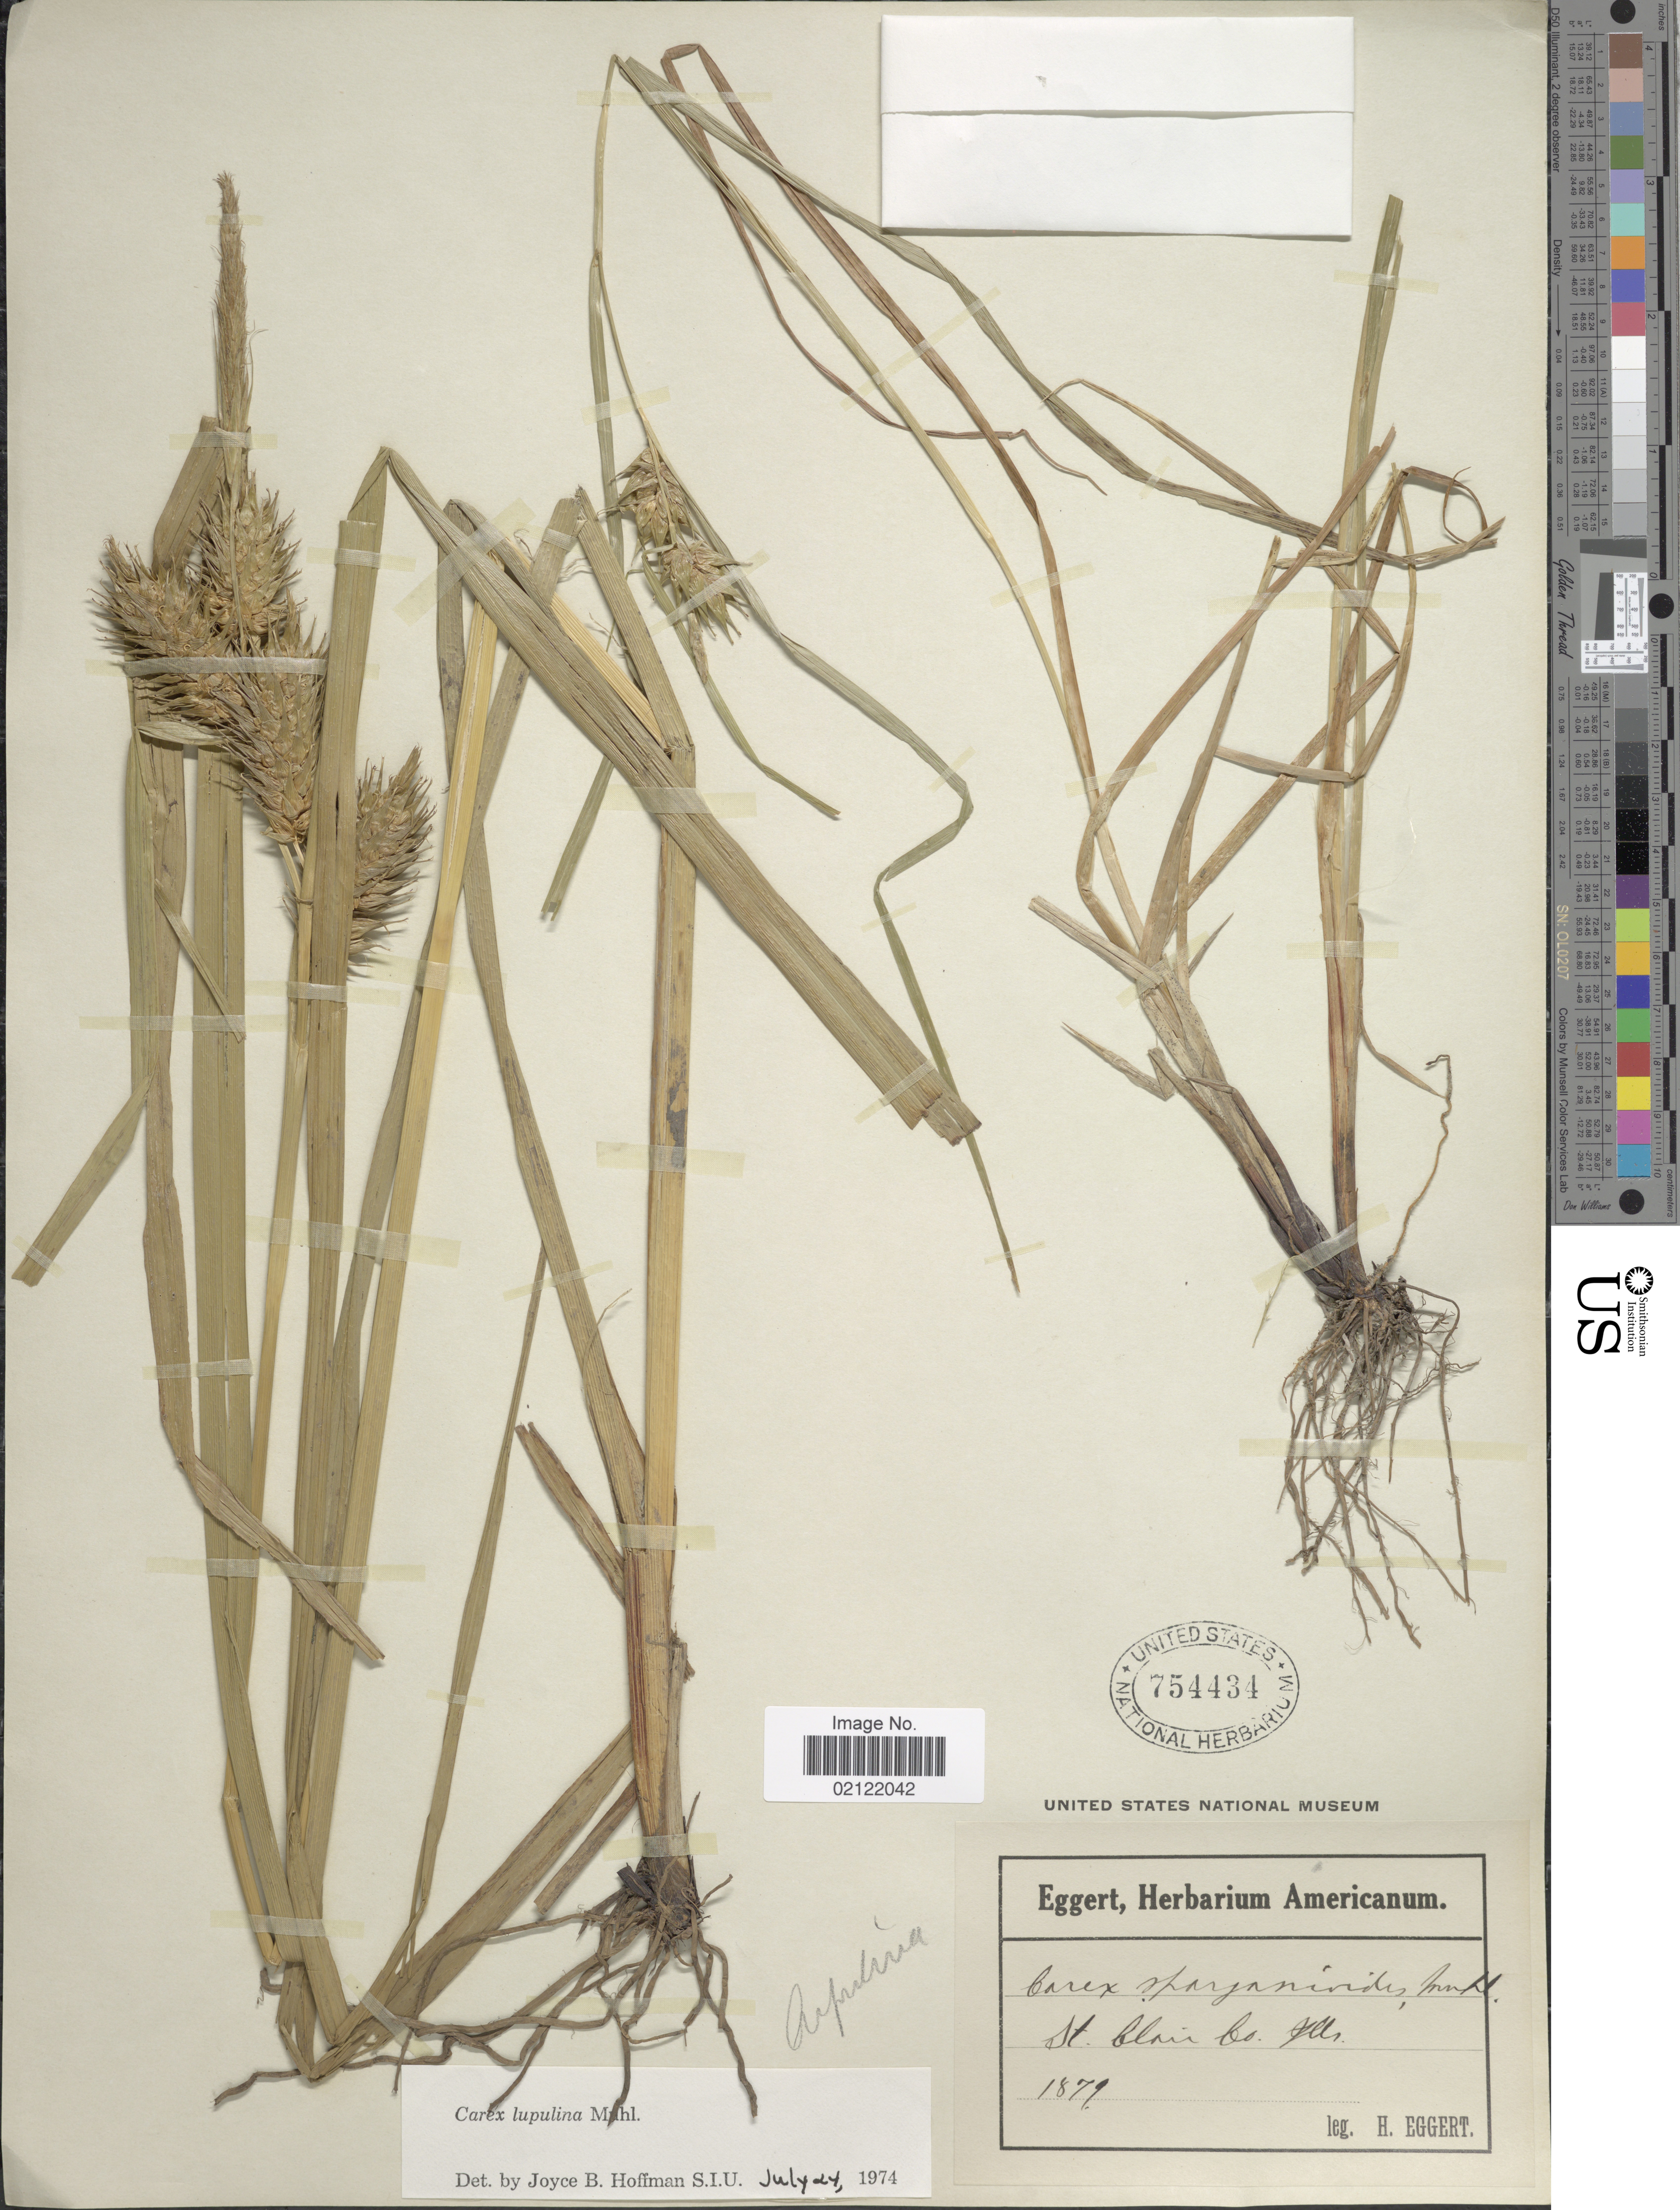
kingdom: Plantae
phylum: Tracheophyta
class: Liliopsida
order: Poales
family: Cyperaceae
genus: Carex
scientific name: Carex lupulina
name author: Muhl. ex Willd.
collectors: H. Eggert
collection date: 1879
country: United States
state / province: Illinois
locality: St. Clair Co. Ill.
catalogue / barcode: US 754434